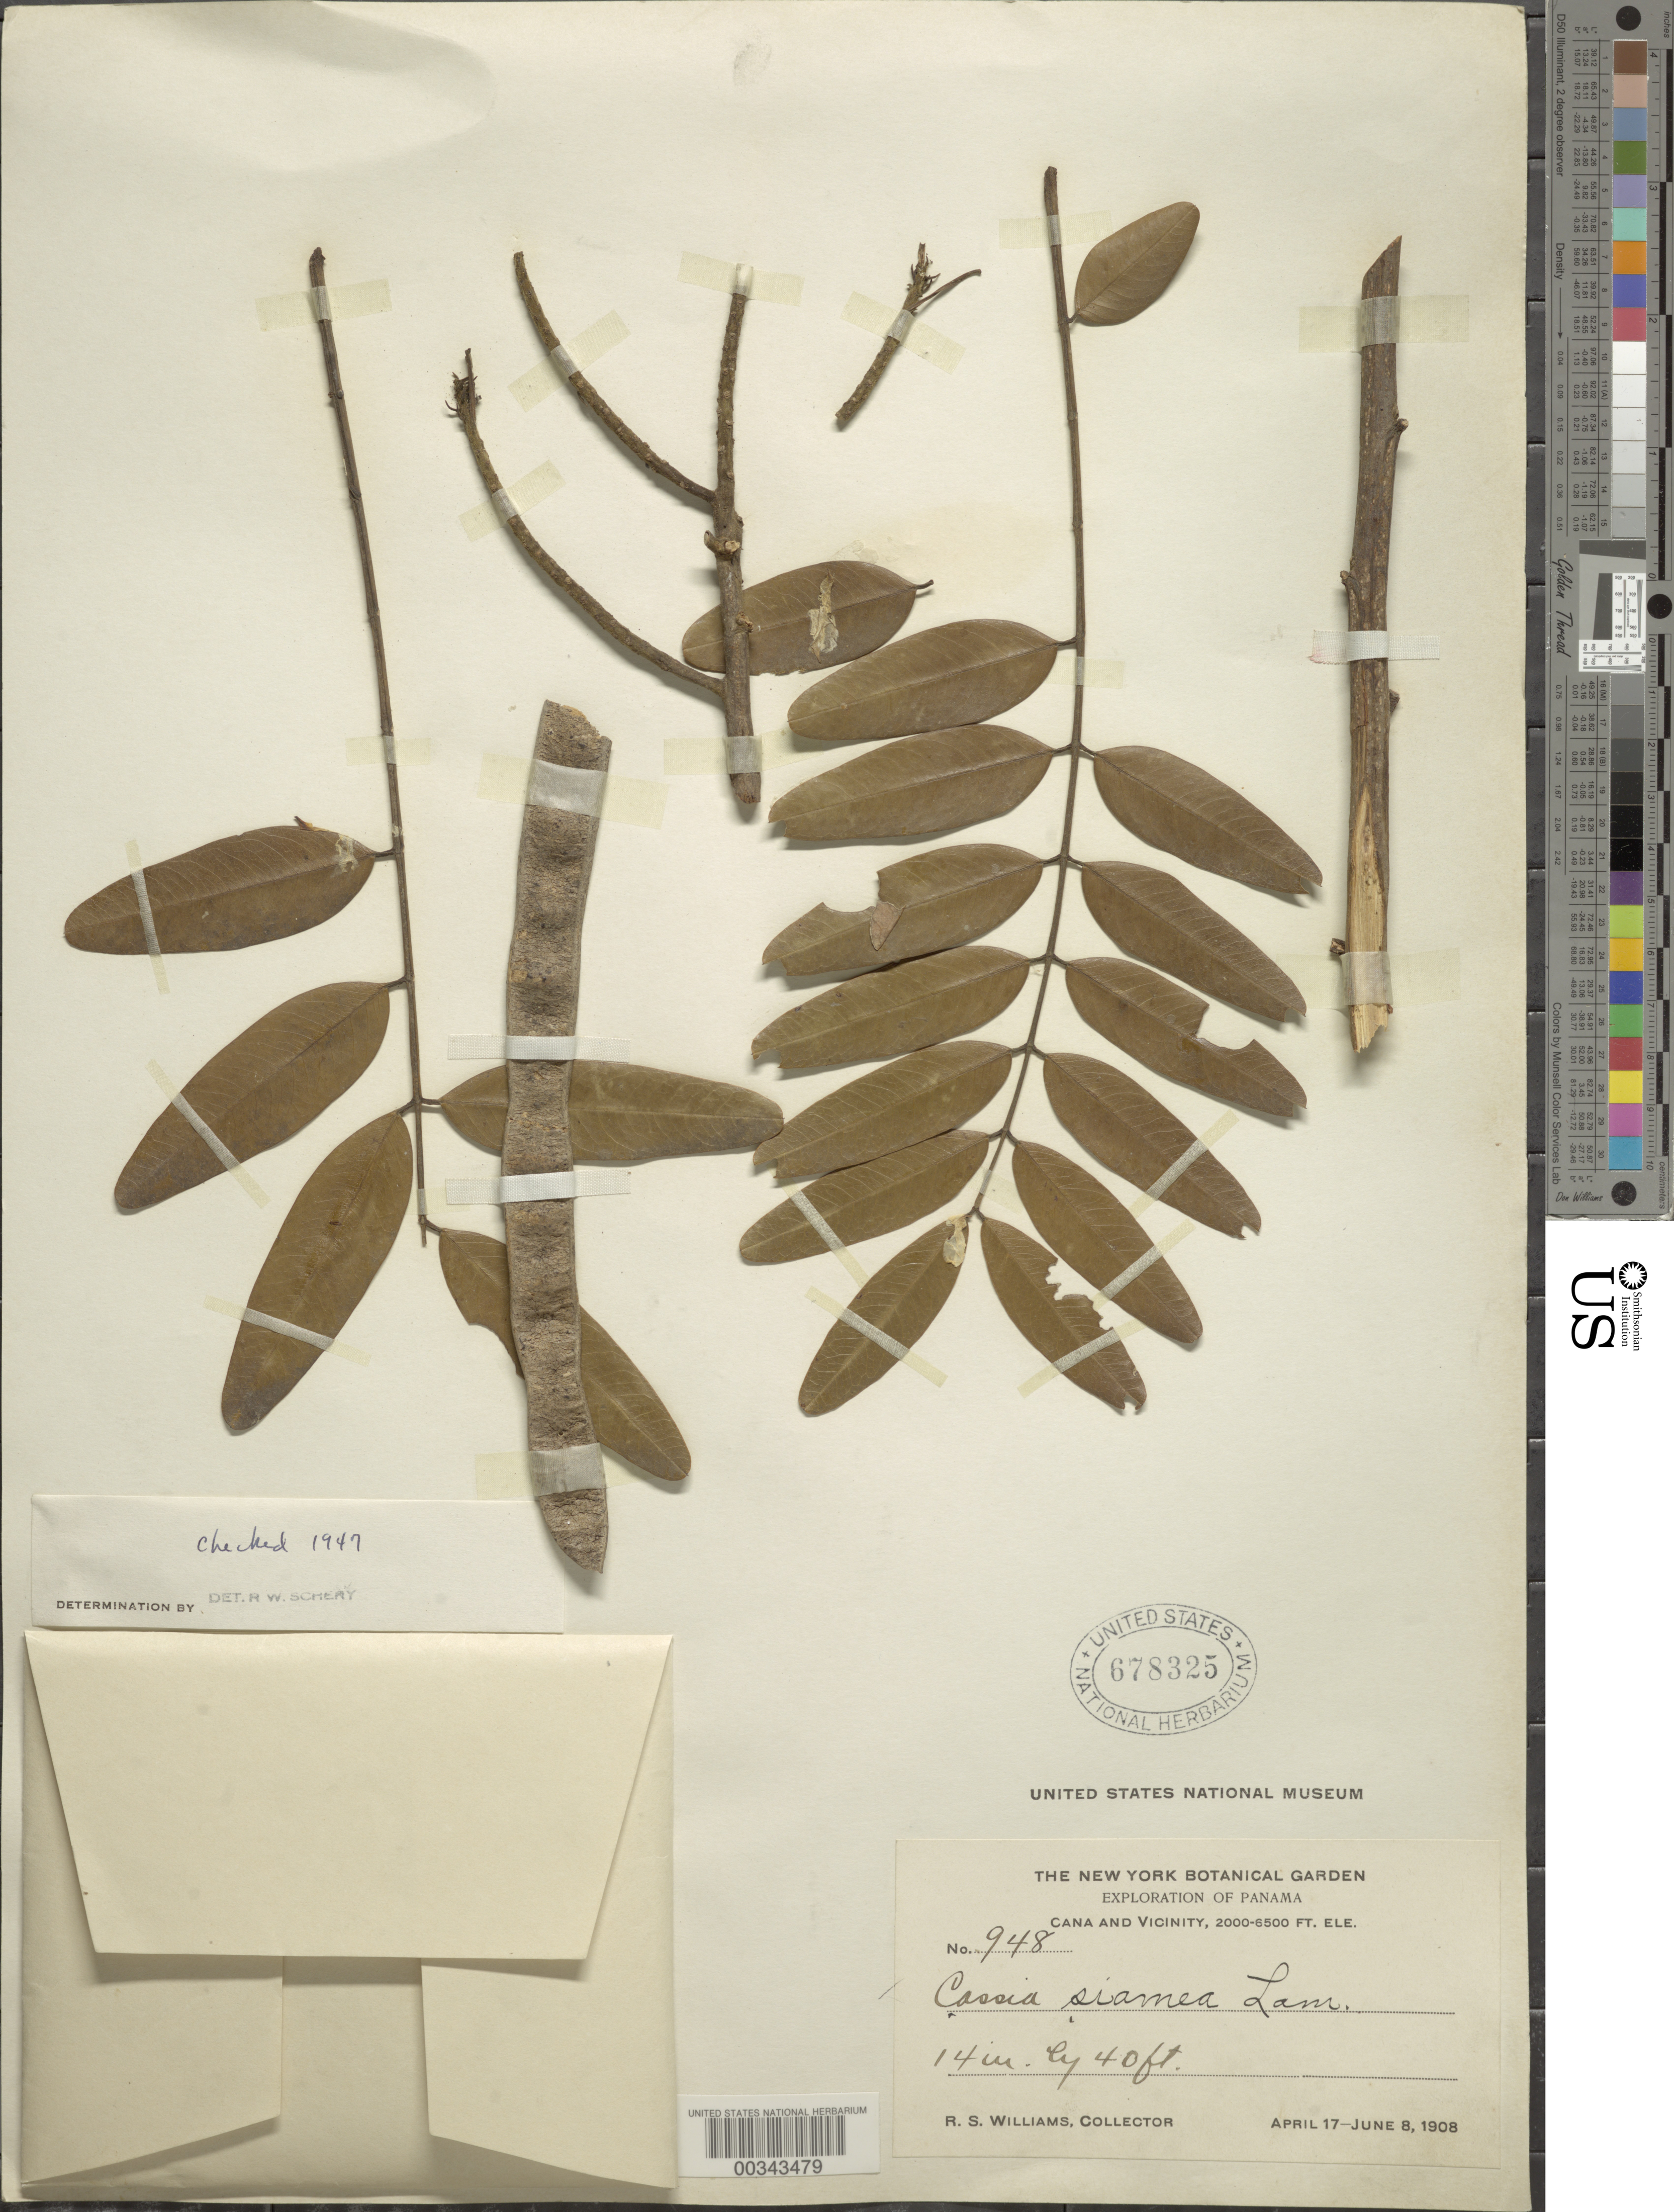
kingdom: Plantae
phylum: Tracheophyta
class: Magnoliopsida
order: Fabales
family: Fabaceae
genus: Senna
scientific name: Senna siamea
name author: (Lam.) H.S. Irwin & Barneby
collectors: R. S. Williams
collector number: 948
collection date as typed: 17 Apr 1908 to 08 Jun 1908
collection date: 1908-04-17/1908-06-08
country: Panama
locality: Cana and vicinity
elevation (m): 610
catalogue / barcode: US 678325